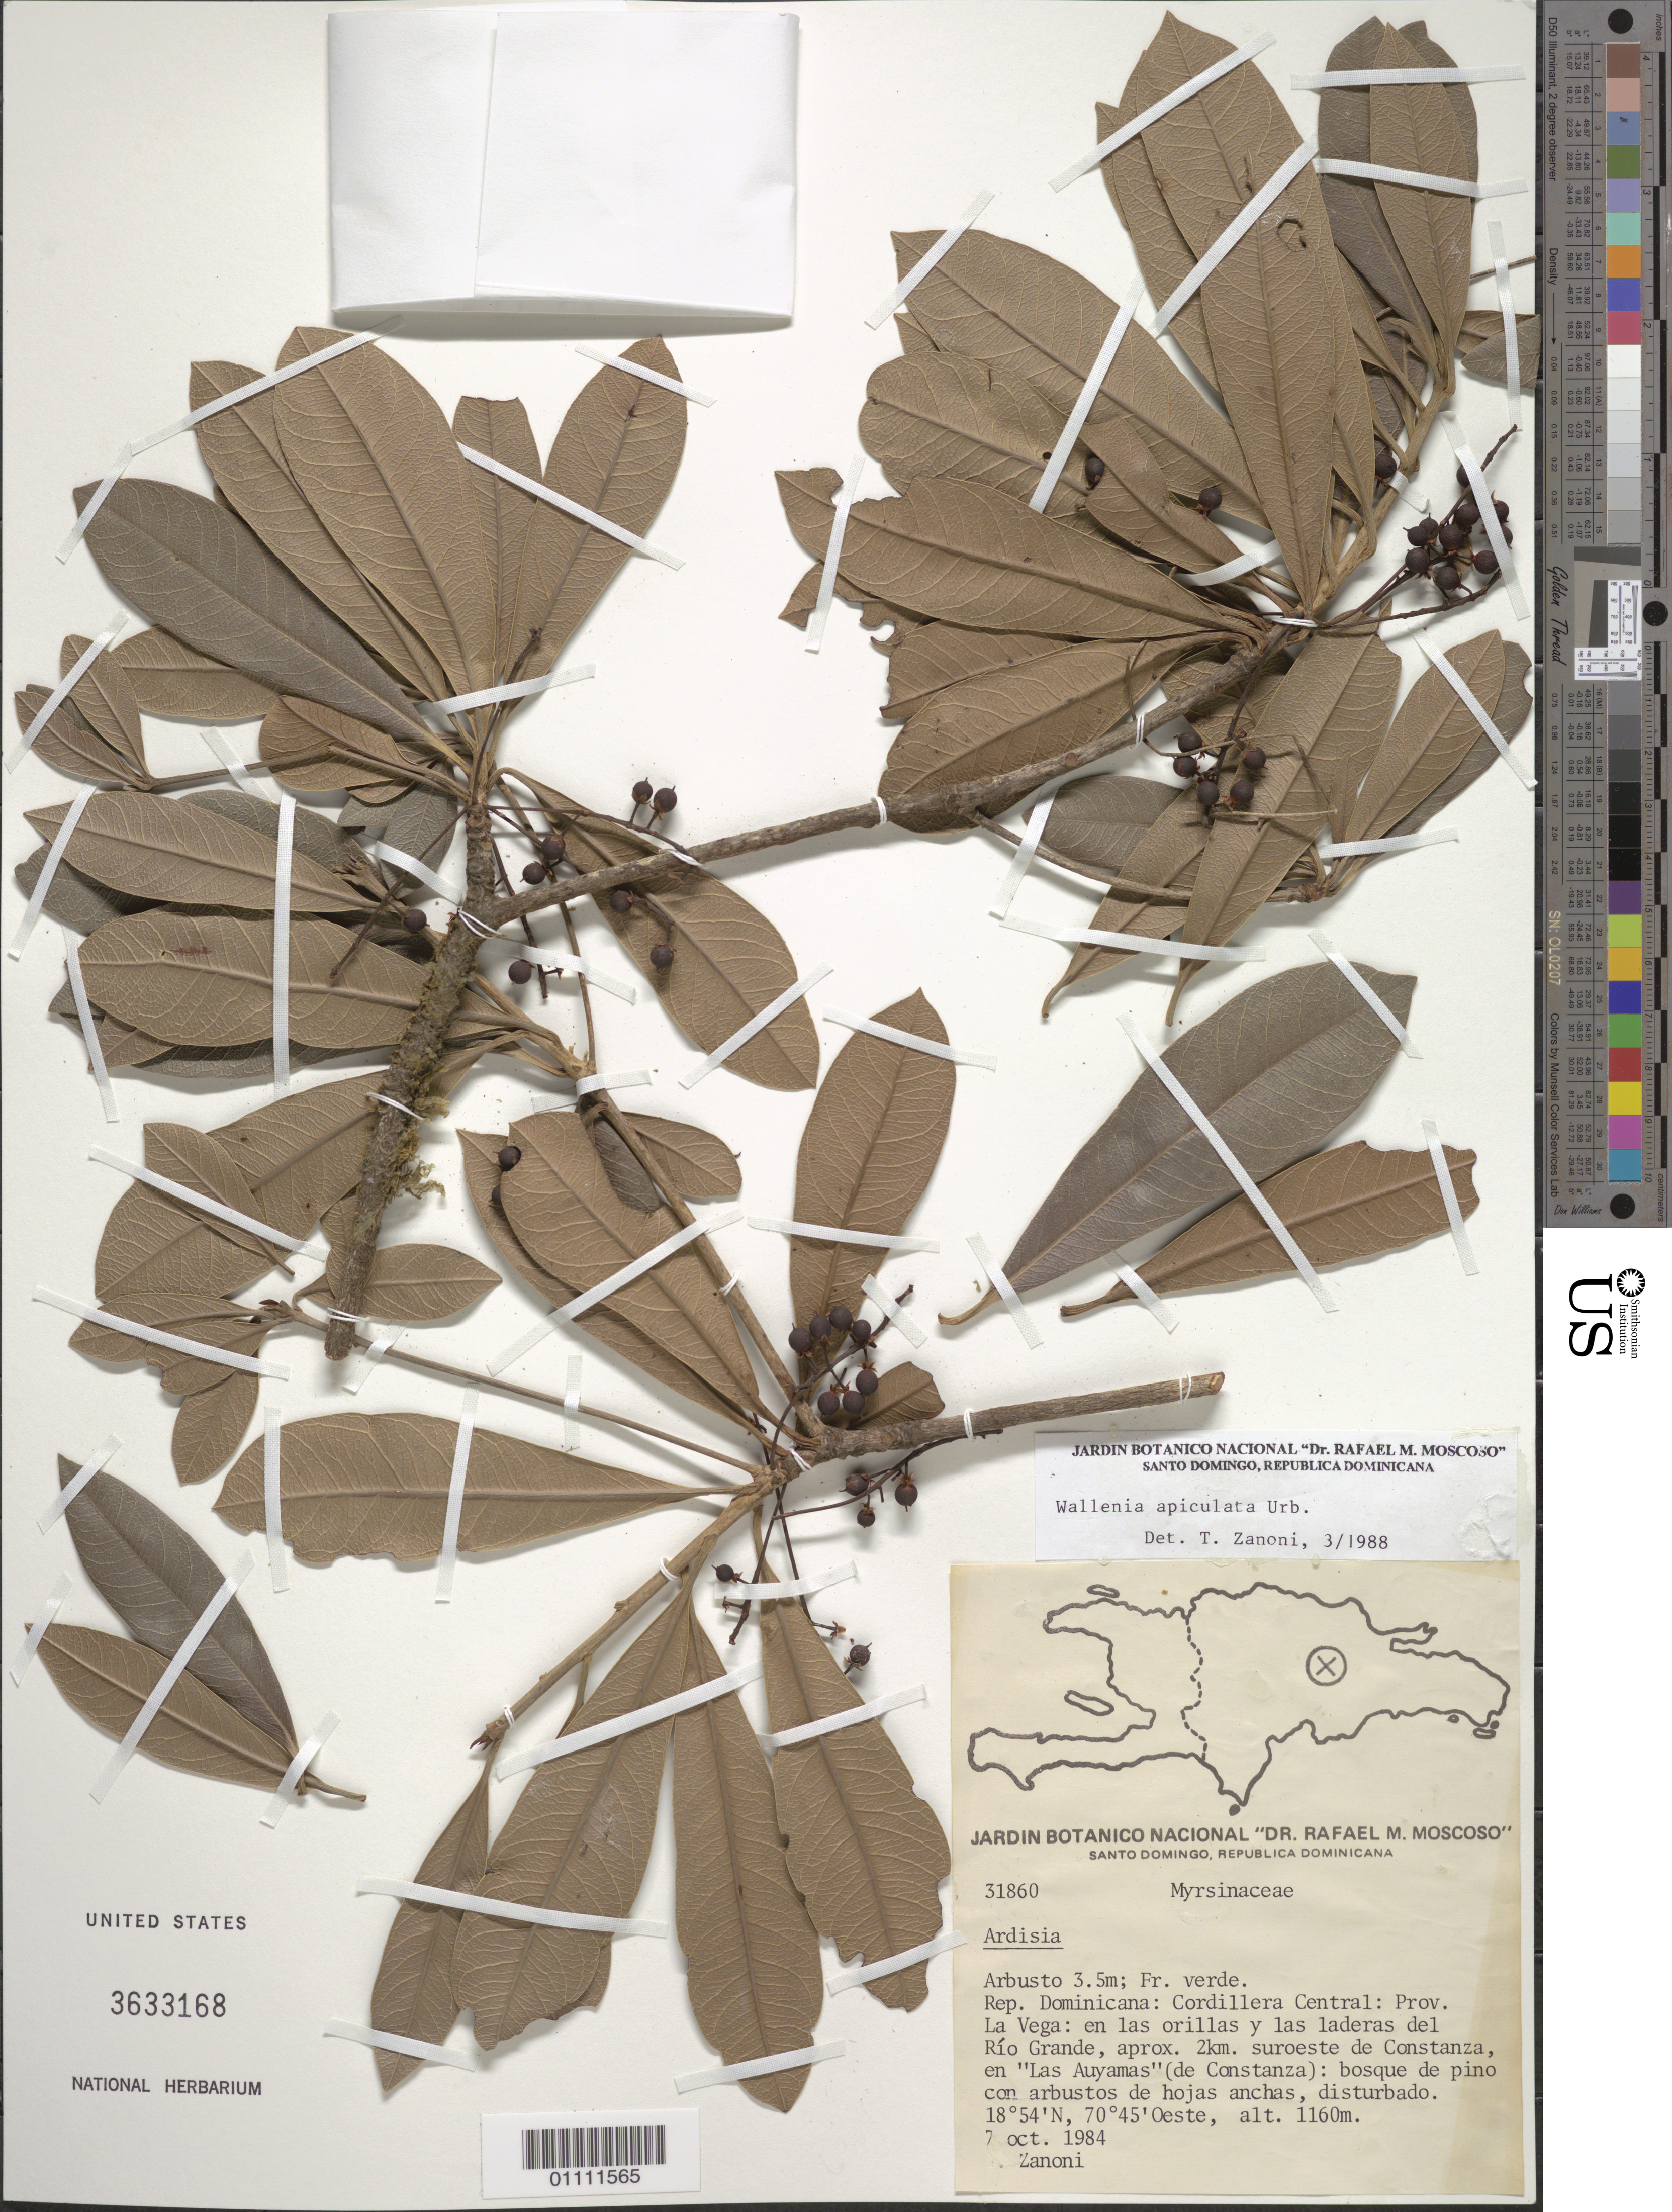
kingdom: Plantae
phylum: Tracheophyta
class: Magnoliopsida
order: Ericales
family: Primulaceae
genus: Wallenia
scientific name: Wallenia apiculata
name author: Urb.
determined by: Zanoni, T. A., (NY), New York Botanical Garden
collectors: T. A. Zanoni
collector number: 31860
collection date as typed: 07 Oct 1984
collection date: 1984-10-07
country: Dominican Republic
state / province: La Vega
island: Hispaniola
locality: Cordillera Central, en las orillas y las laderas del Río Grande, aprox. 2 km suroeste de Constanza, en "Las Auyamas" (de Constanza)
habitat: Bosque de pino con arbustos de hojas anchas, disturbado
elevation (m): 1160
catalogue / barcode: US 3633168